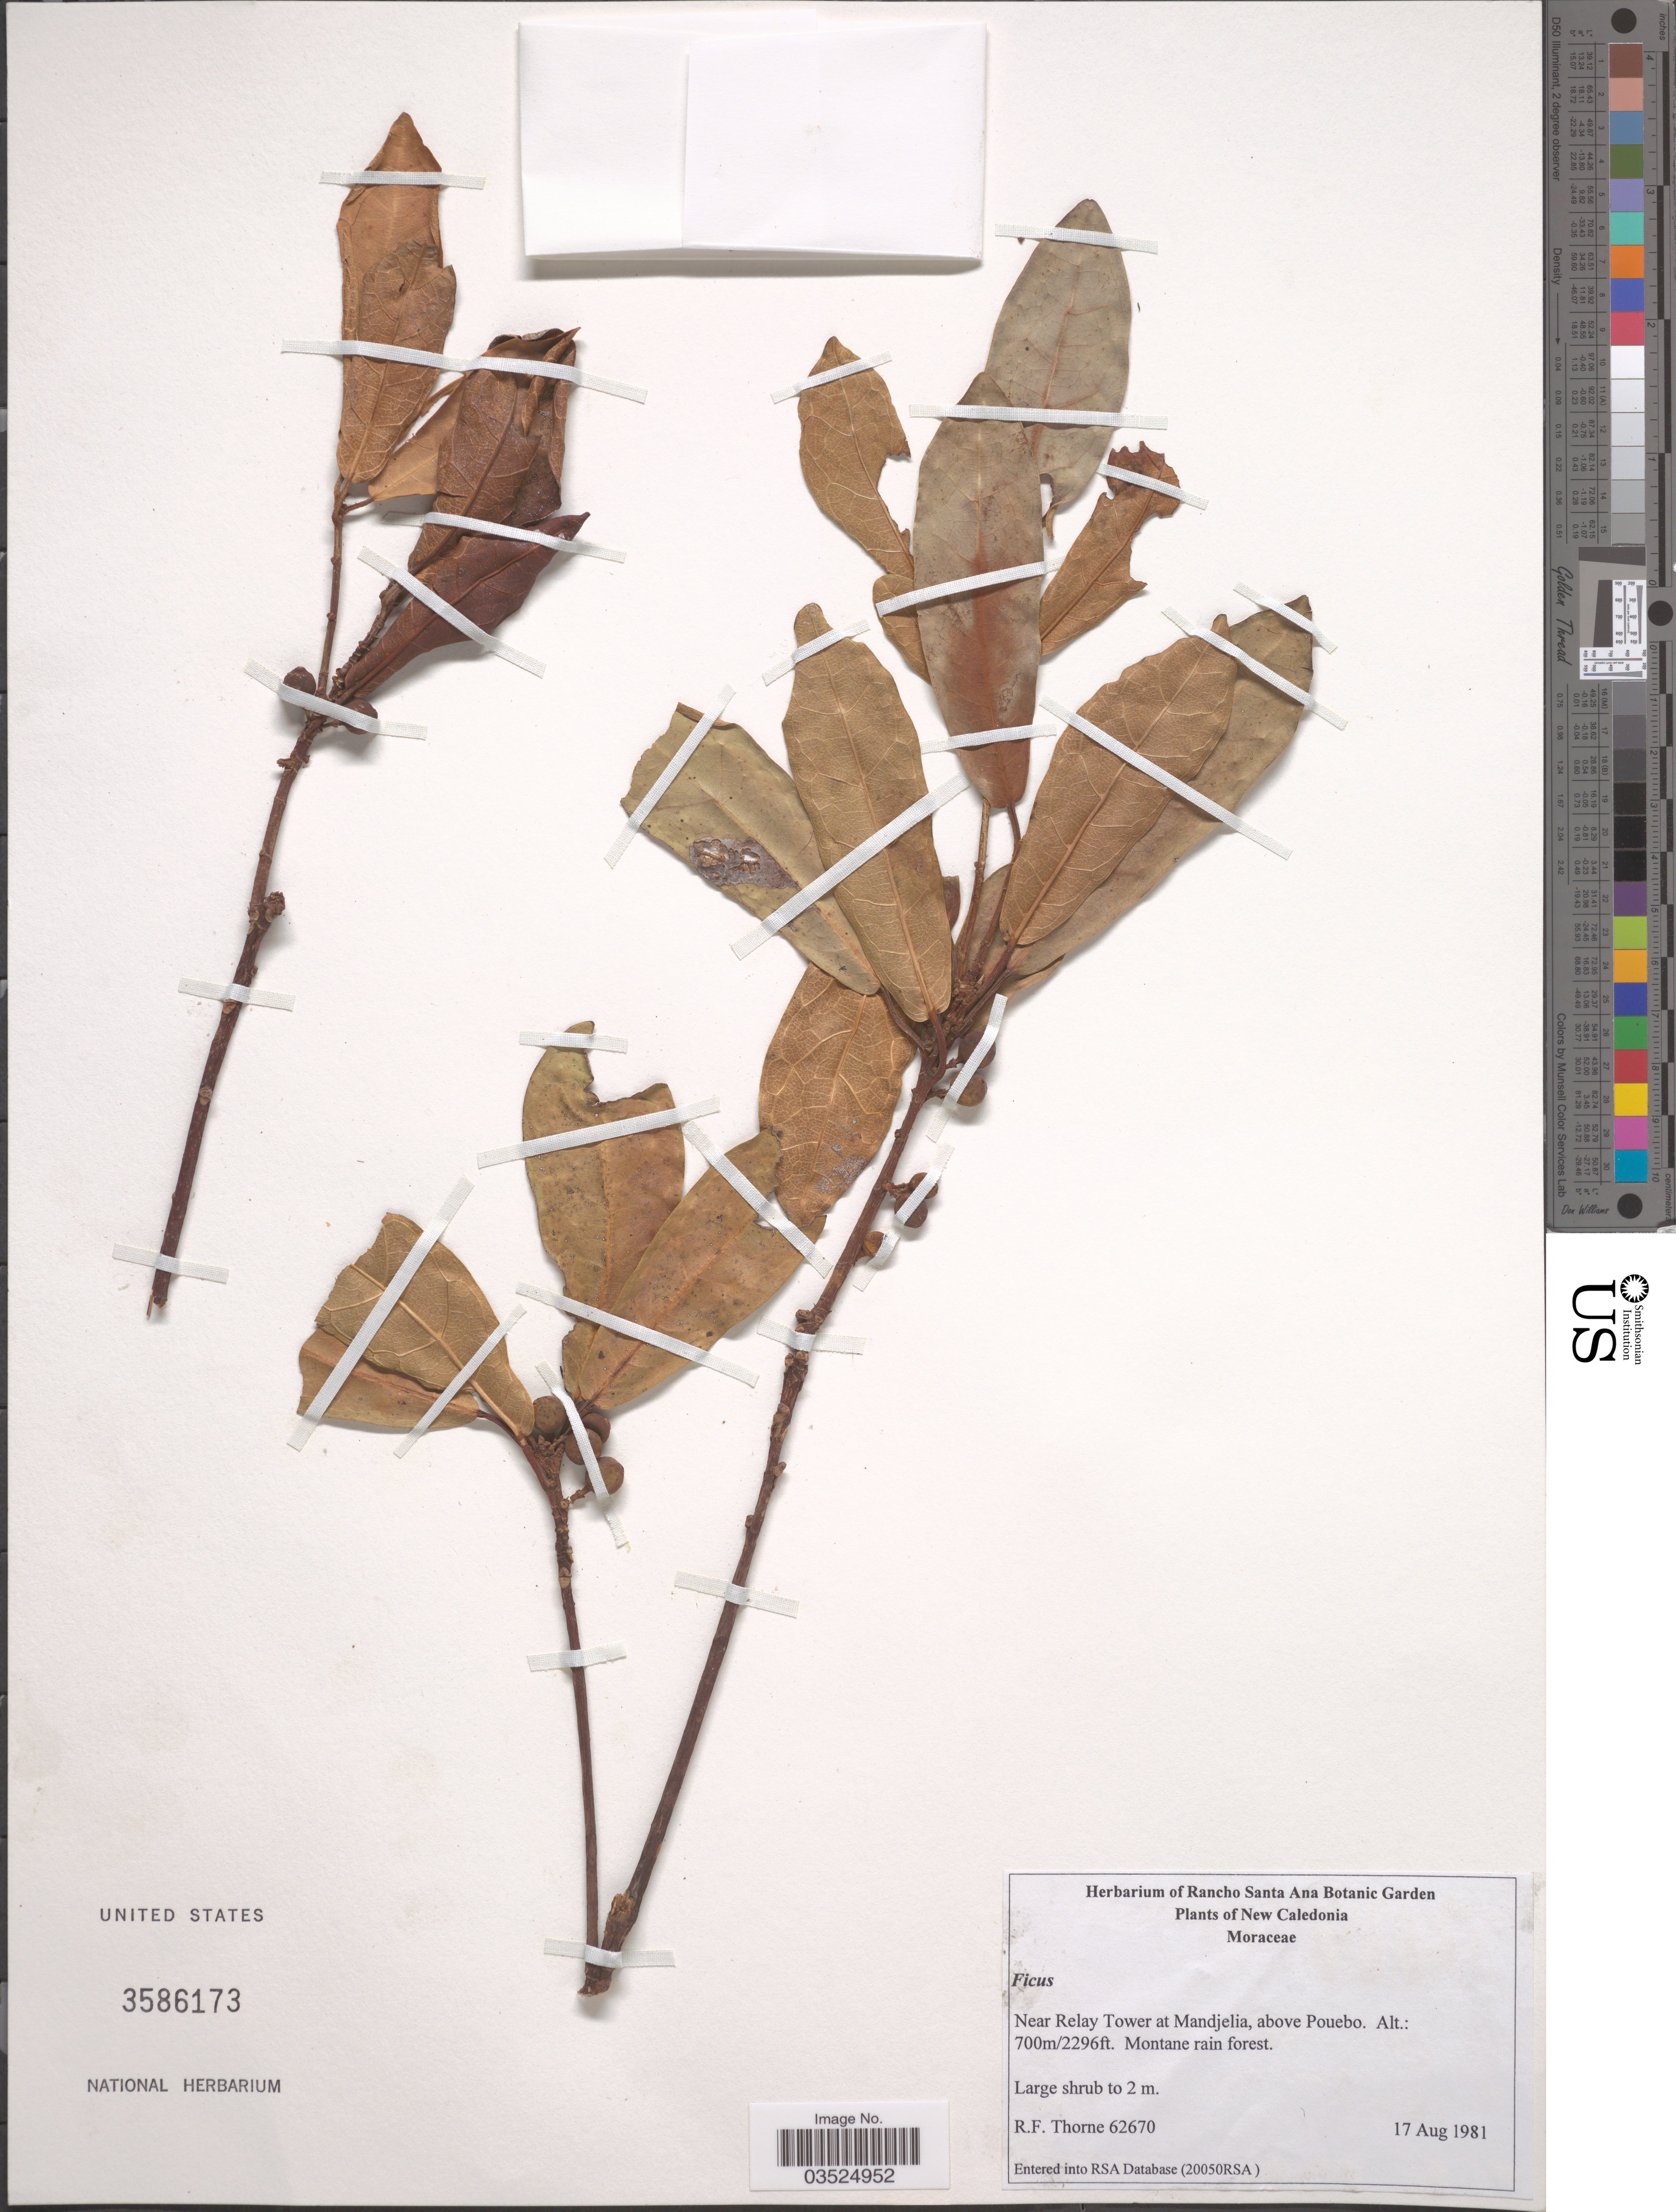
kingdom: Plantae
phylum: Tracheophyta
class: Magnoliopsida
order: Rosales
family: Moraceae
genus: Ficus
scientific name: Ficus sp.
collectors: R. Thorne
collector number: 62670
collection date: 1981-08-17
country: New Caledonia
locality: Near Relay Tower at Mandjelia, above Pouebo.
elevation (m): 700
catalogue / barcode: US 3586173